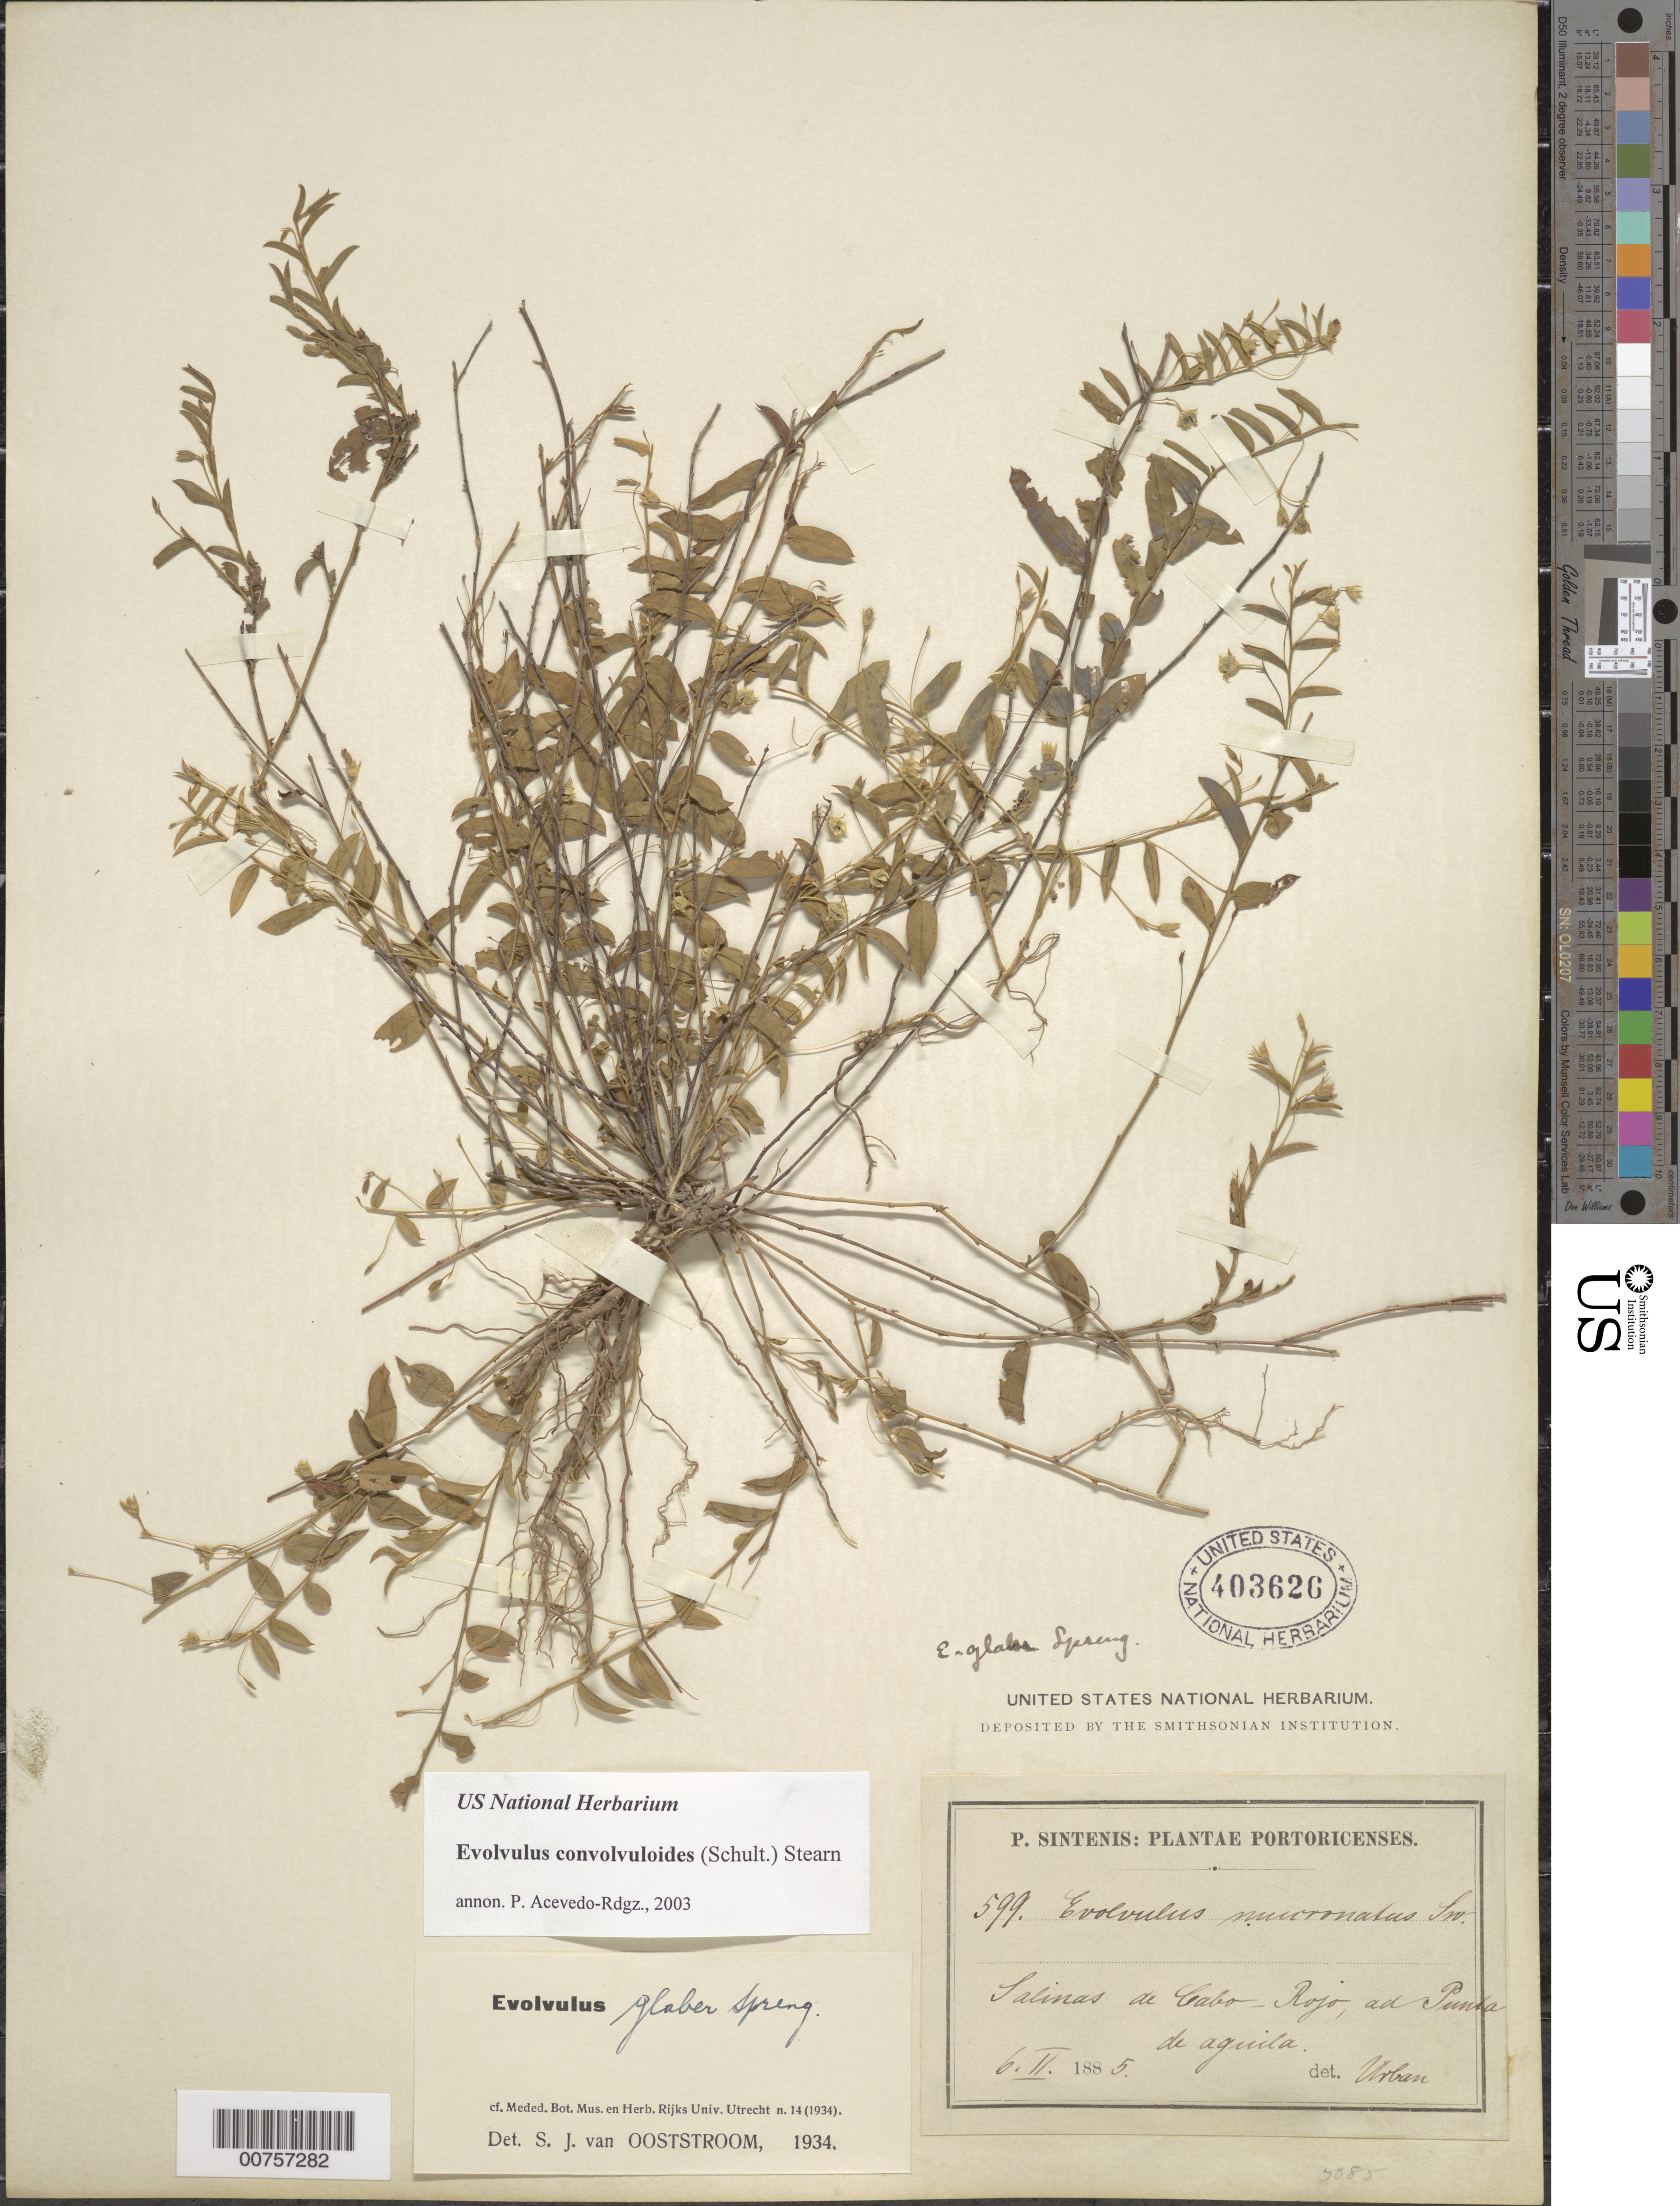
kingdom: Plantae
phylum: Tracheophyta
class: Magnoliopsida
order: Solanales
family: Convolvulaceae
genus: Evolvulus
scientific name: Evolvulus convolvuloides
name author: (Willd. ex Schult.) Stearn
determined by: Acevedo-Rodríguez, P., (BOT), Smithsonian Institution - National Museum of Natural History (UNITED STATES)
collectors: P. Sintenis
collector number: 599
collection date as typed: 06 Feb 1885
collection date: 1885-02-06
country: Puerto Rico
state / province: Cabo Rojo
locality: Salinas de Cabo Rojo, ad Punta de Aguila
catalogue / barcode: US 403626